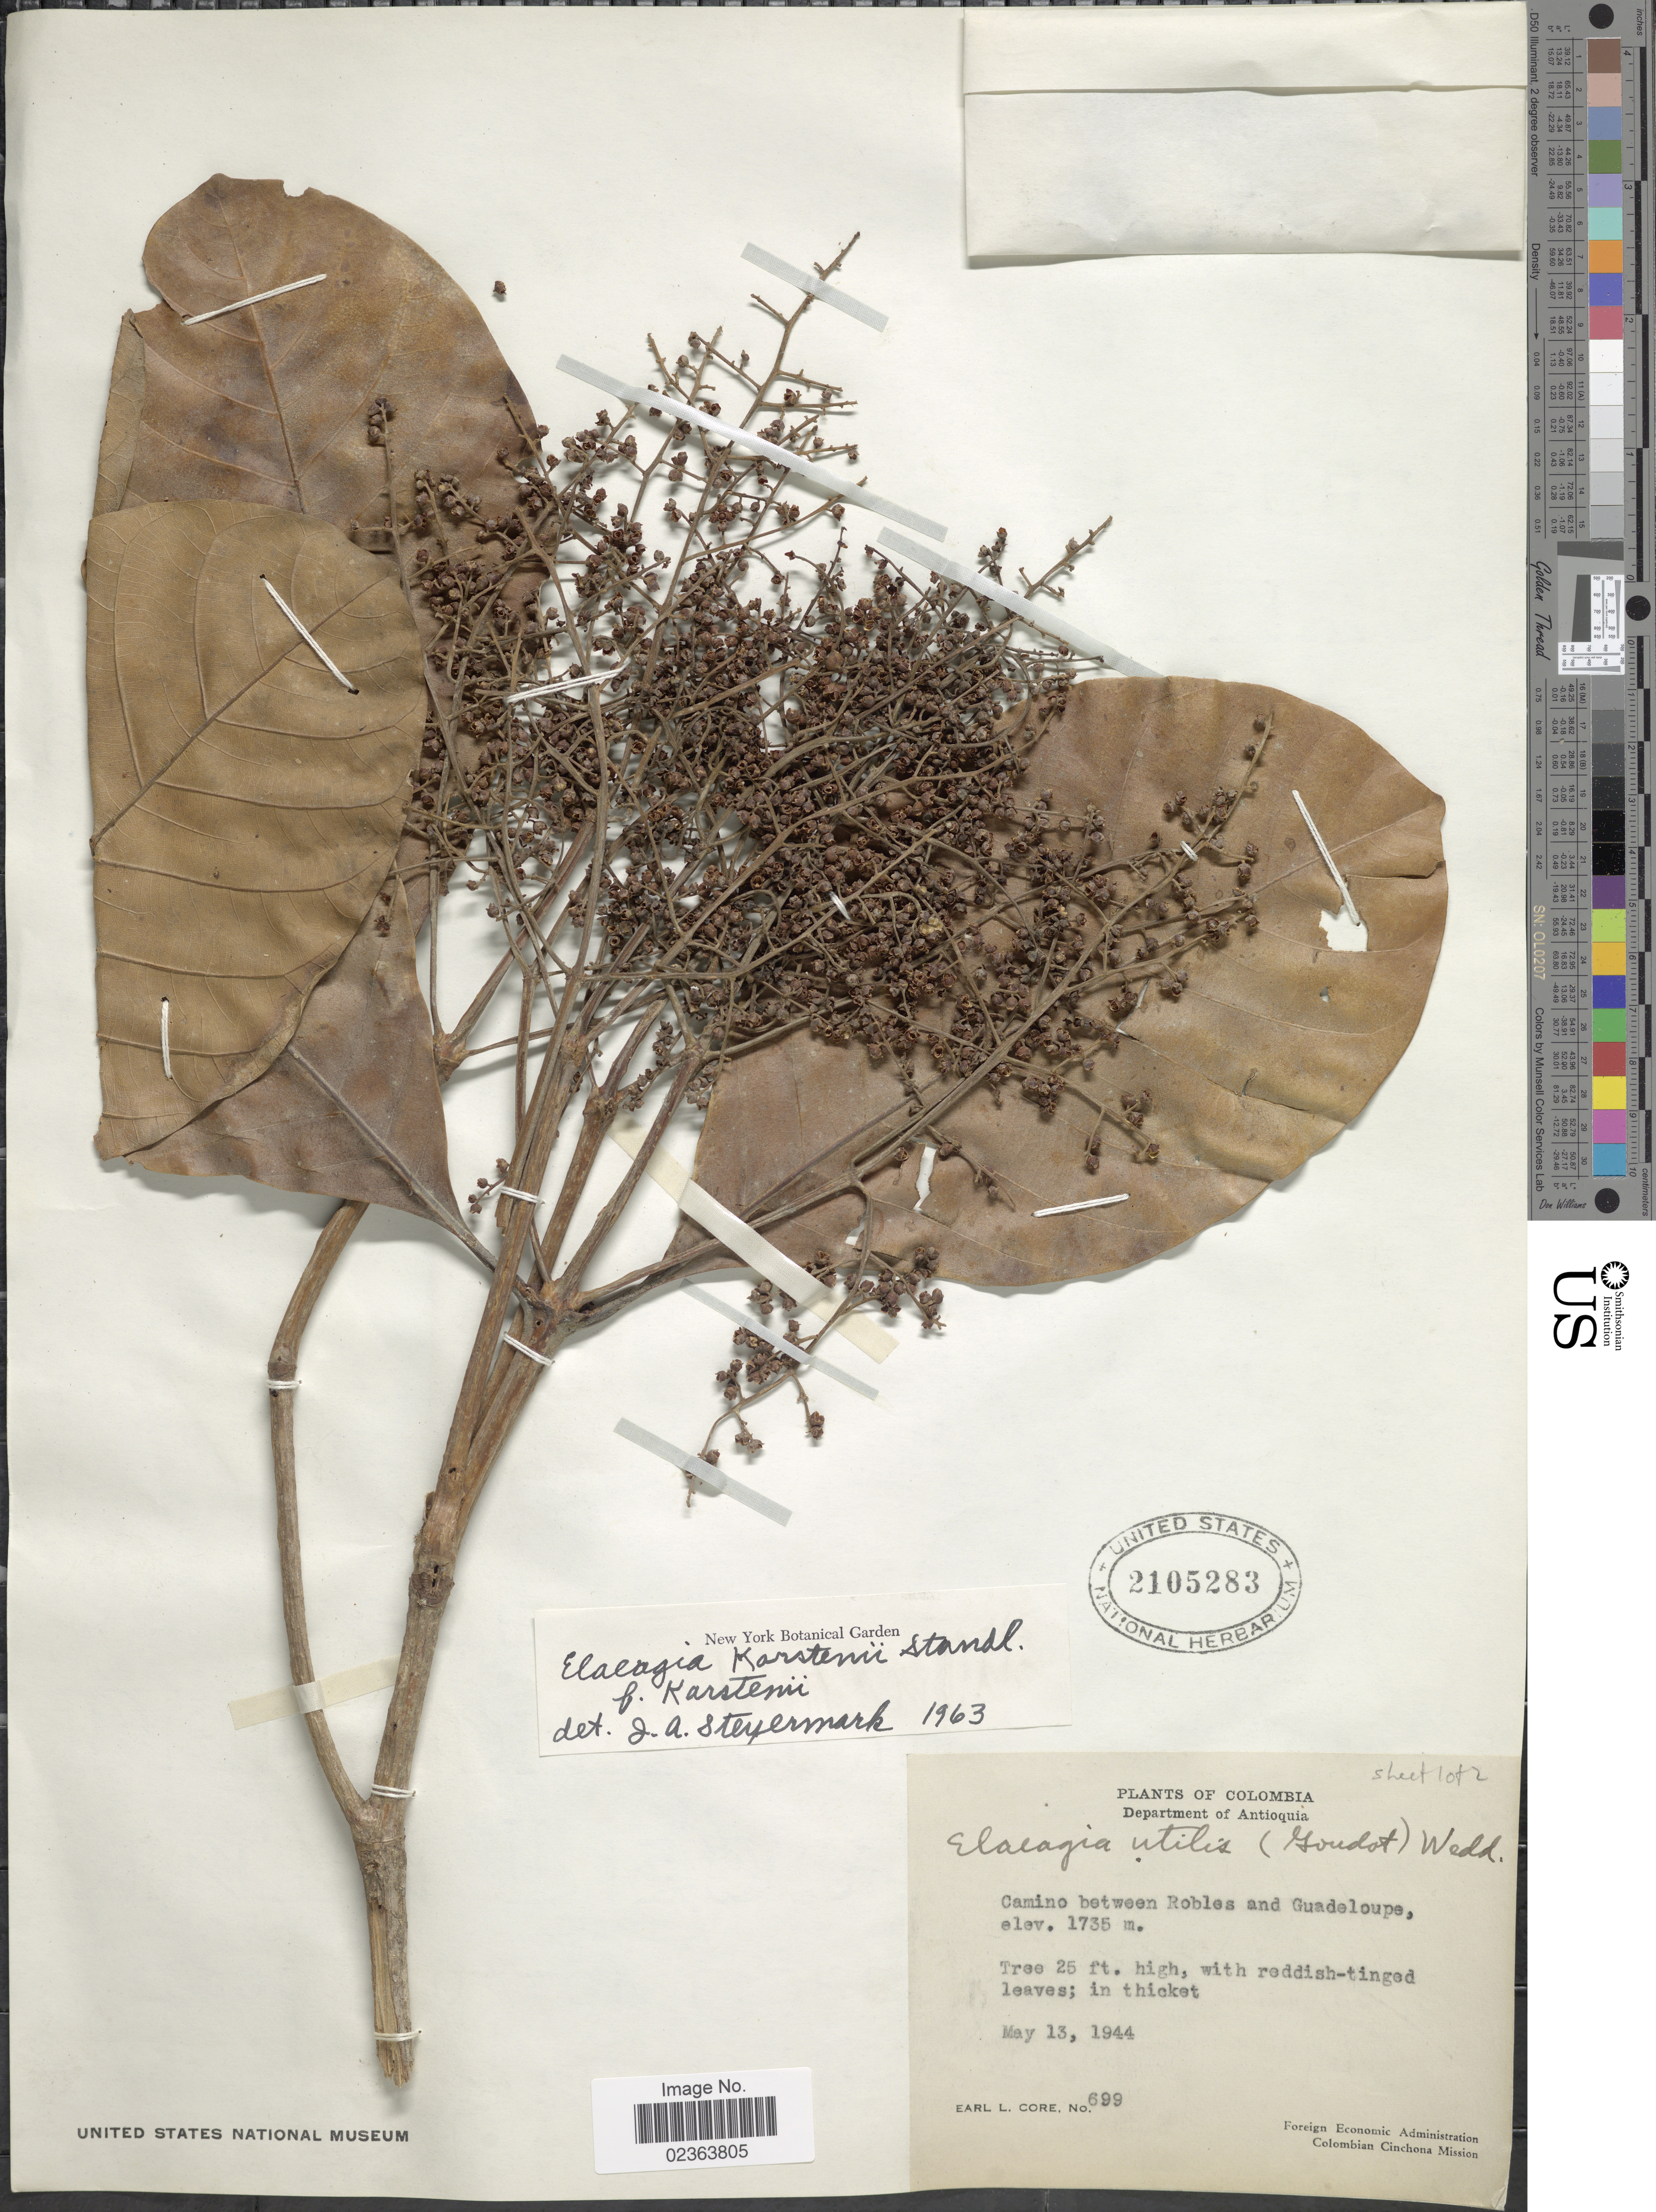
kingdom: Plantae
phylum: Tracheophyta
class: Magnoliopsida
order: Gentianales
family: Rubiaceae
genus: Elaeagia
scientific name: Elaeagia karstenii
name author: Standl.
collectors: E. L. Core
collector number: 699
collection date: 1944-05-13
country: Colombia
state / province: Antioquia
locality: Department of Antioquia, Camino between Robles and Guadaloupe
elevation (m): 1735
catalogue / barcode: US 2105283